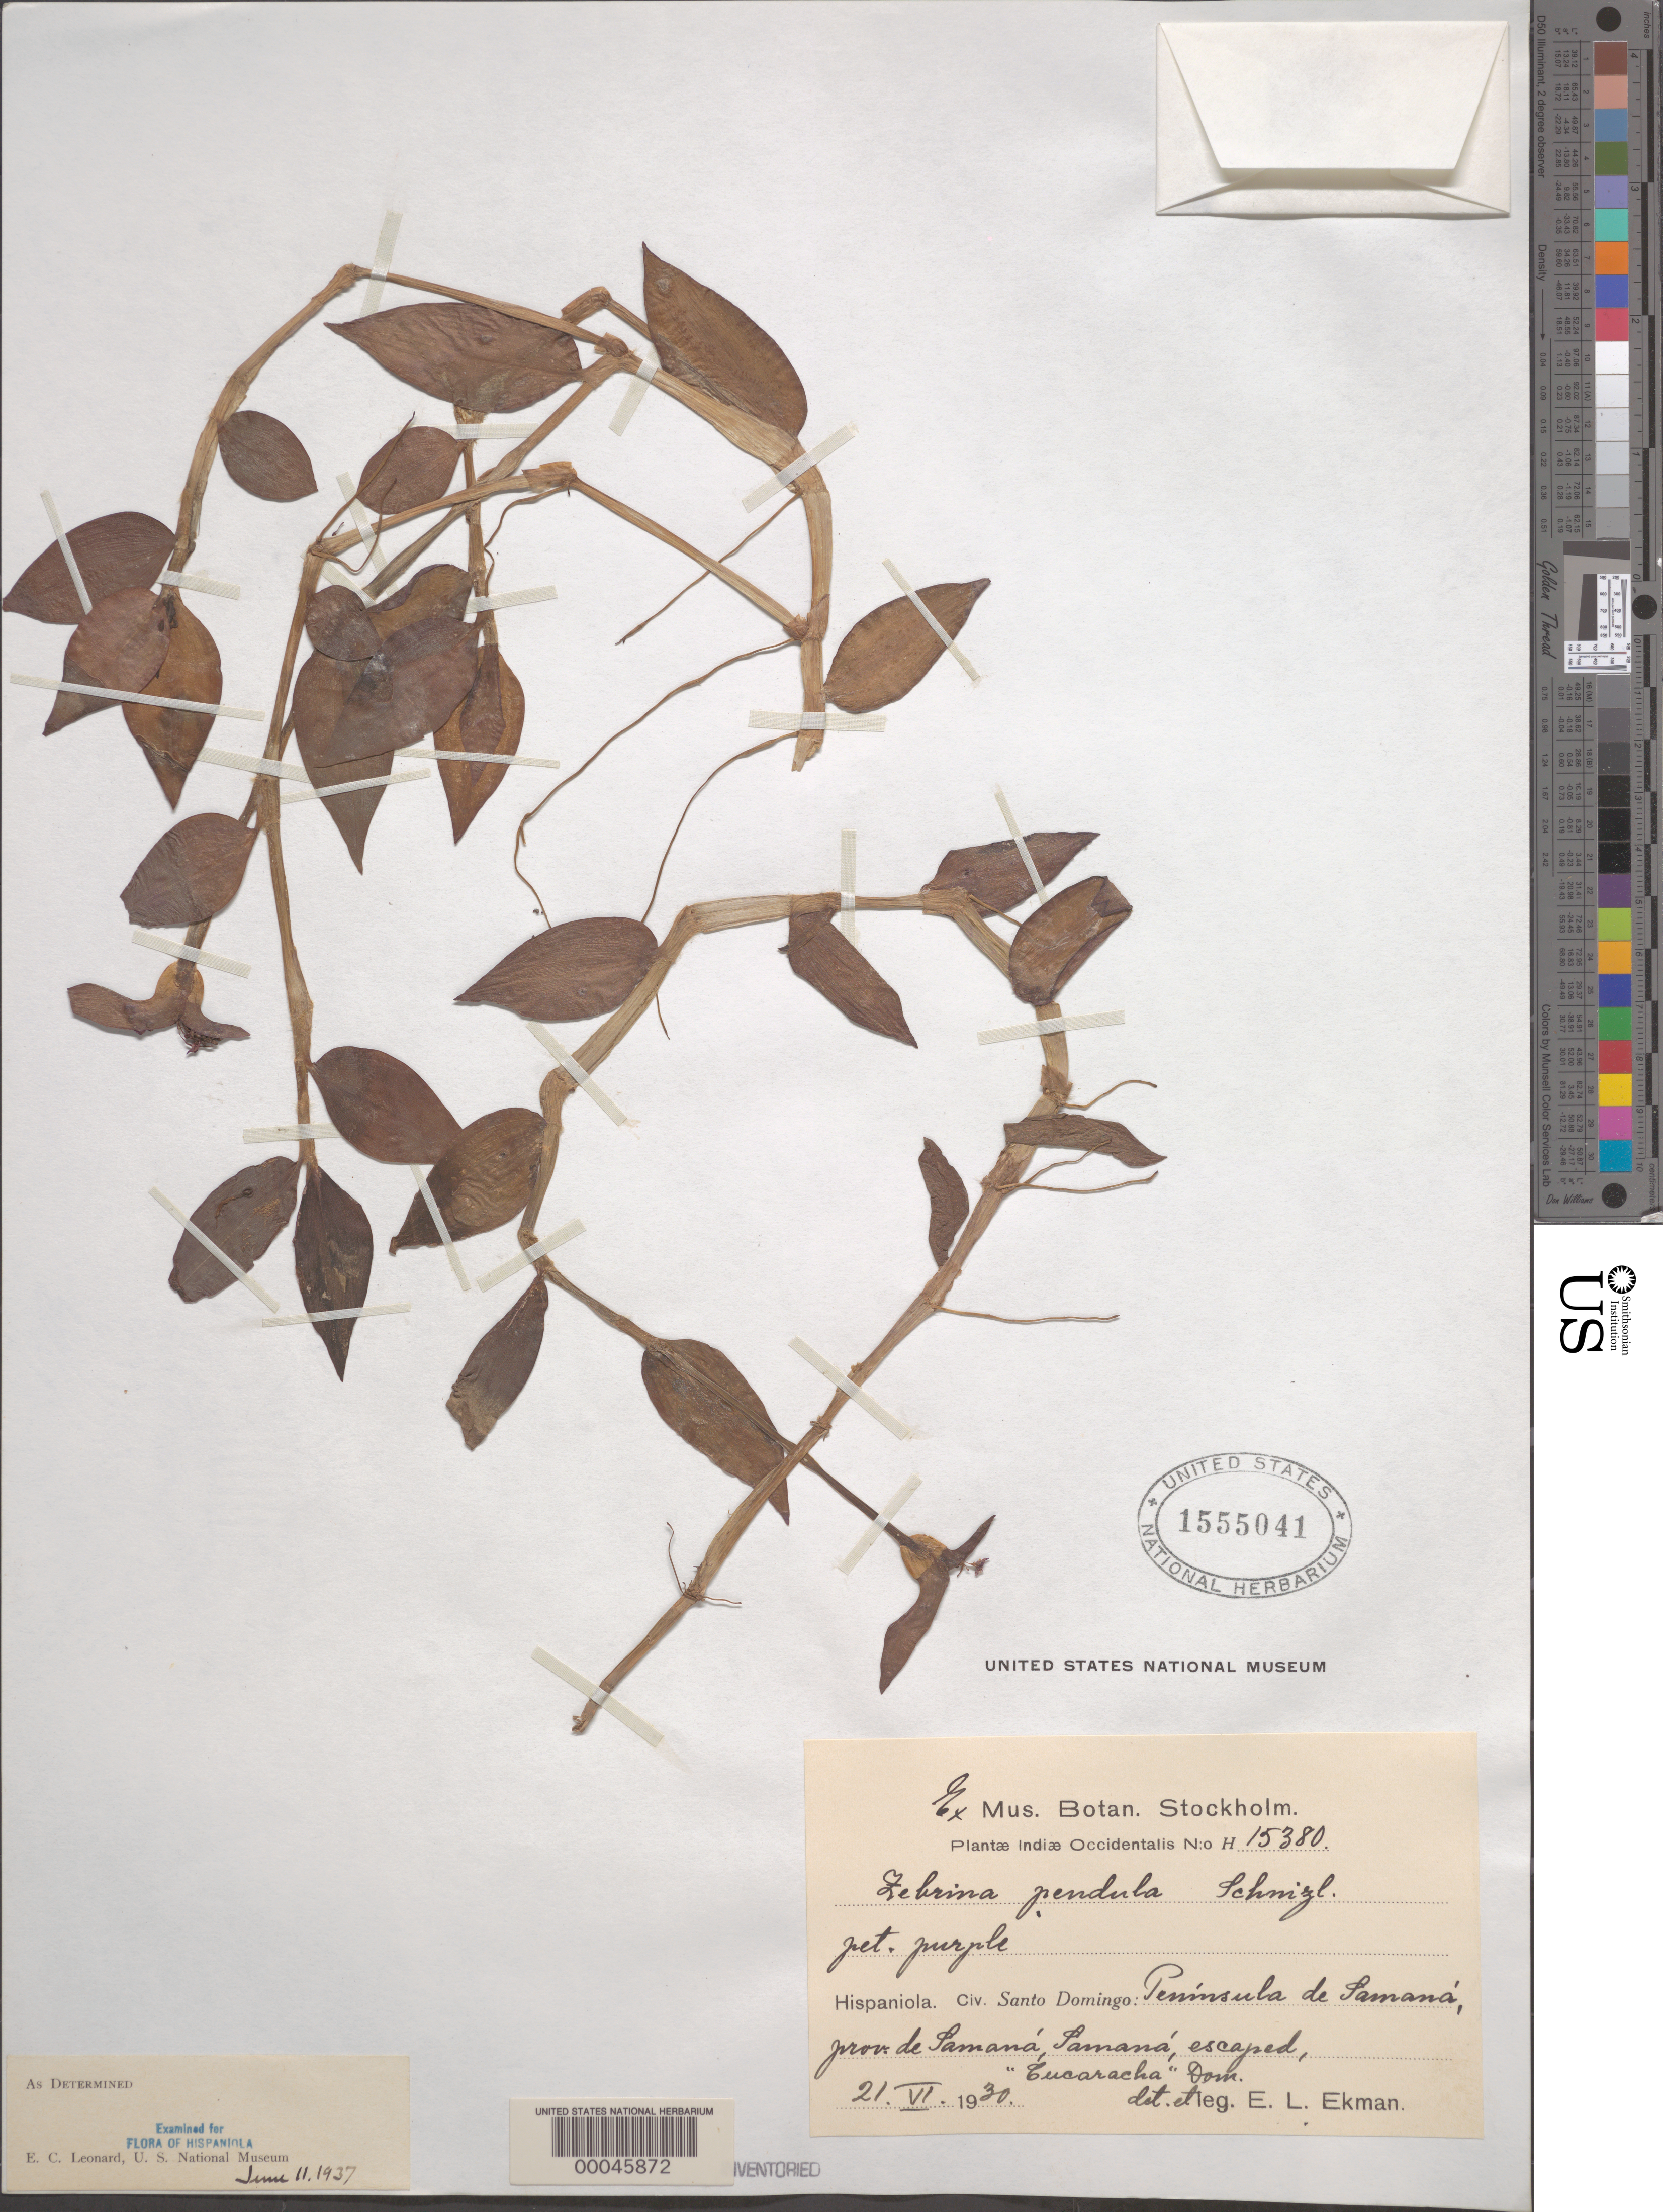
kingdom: Plantae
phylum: Tracheophyta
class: Liliopsida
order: Commelinales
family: Commelinaceae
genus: Tradescantia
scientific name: Tradescantia zebrina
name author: Bosse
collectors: E. L. Ekman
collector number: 15380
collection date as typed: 21 Jun 1930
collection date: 1930-06-21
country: Dominican Republic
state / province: Samaná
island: Hispaniola Island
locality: Peninsula de samana [Samana Peninsula]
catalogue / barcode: US 1555041